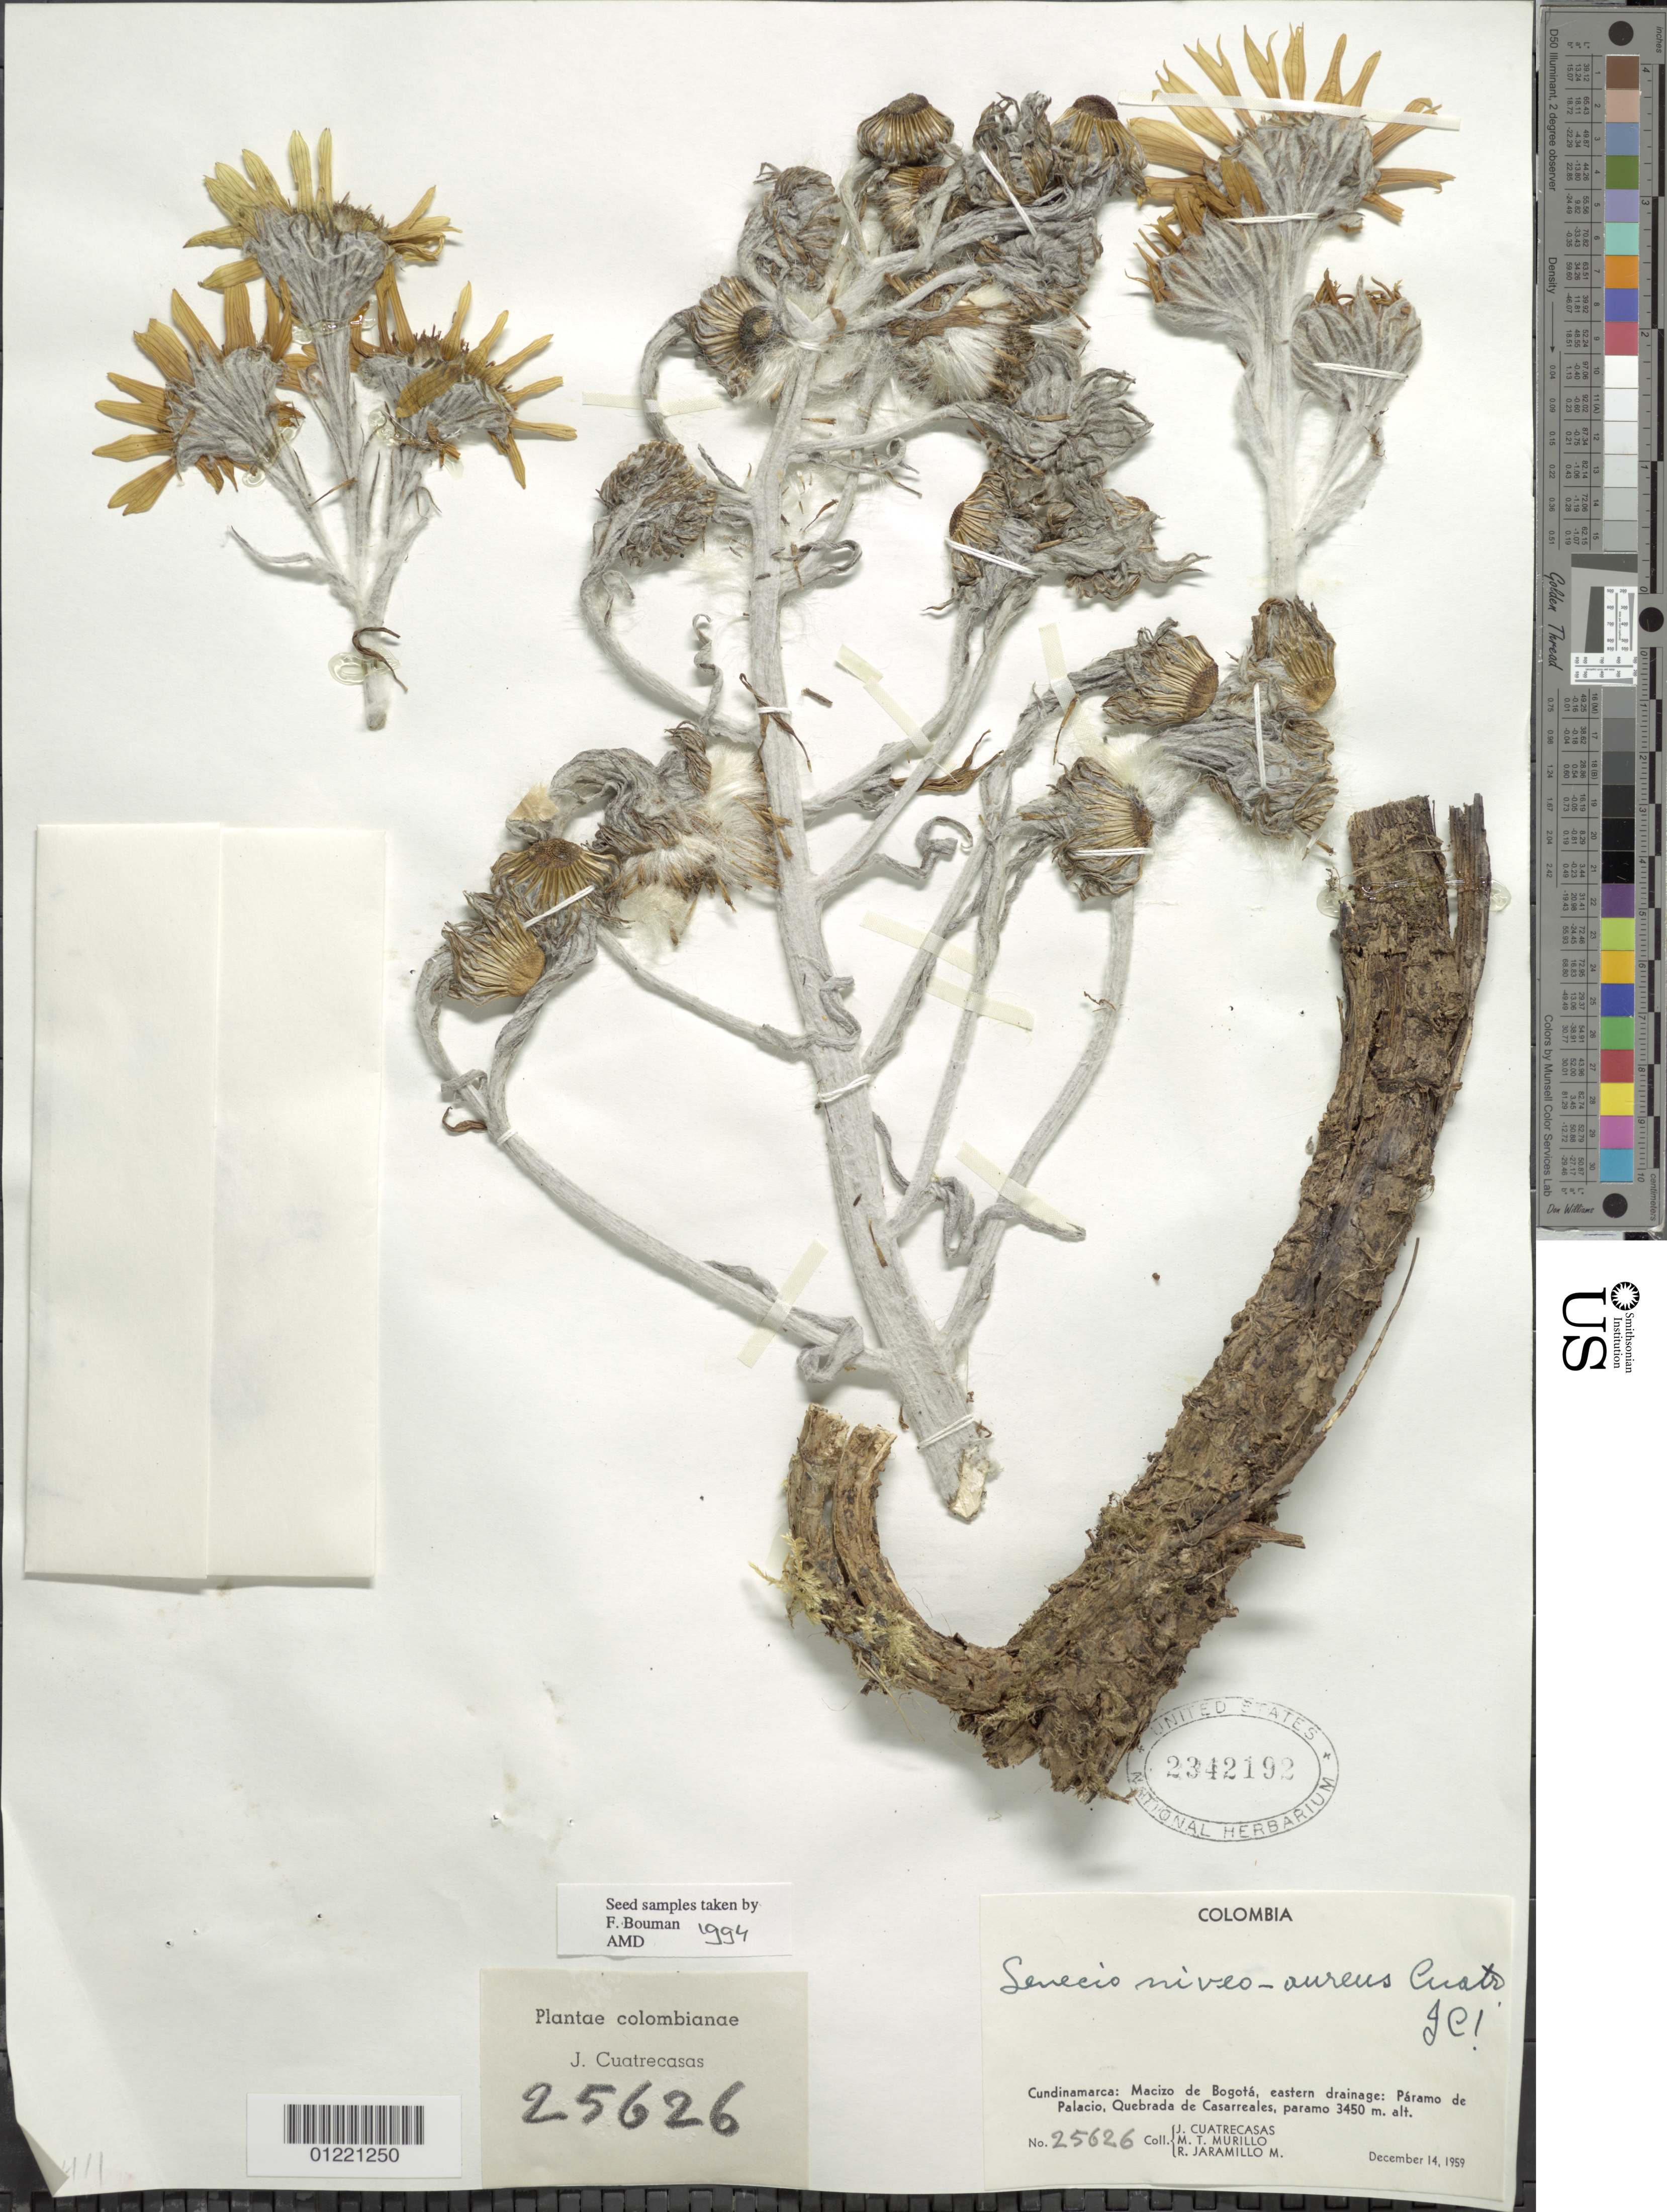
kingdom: Plantae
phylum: Tracheophyta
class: Magnoliopsida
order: Asterales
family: Asteraceae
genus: Senecio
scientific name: Senecio niveo-aureus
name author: Cuatrec.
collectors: J. Cuatrecasas, M. Murillo & R. Jaramillo M.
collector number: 25626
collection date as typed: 14-Dec-59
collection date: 1959-12-14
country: Colombia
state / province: Cundinamarca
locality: Cundinamarca: Macizo de Bogotá, eastern drainage: Páramo de Palacio, Quebrada de Casarreales.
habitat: paramo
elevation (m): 3450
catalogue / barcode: US 2342192